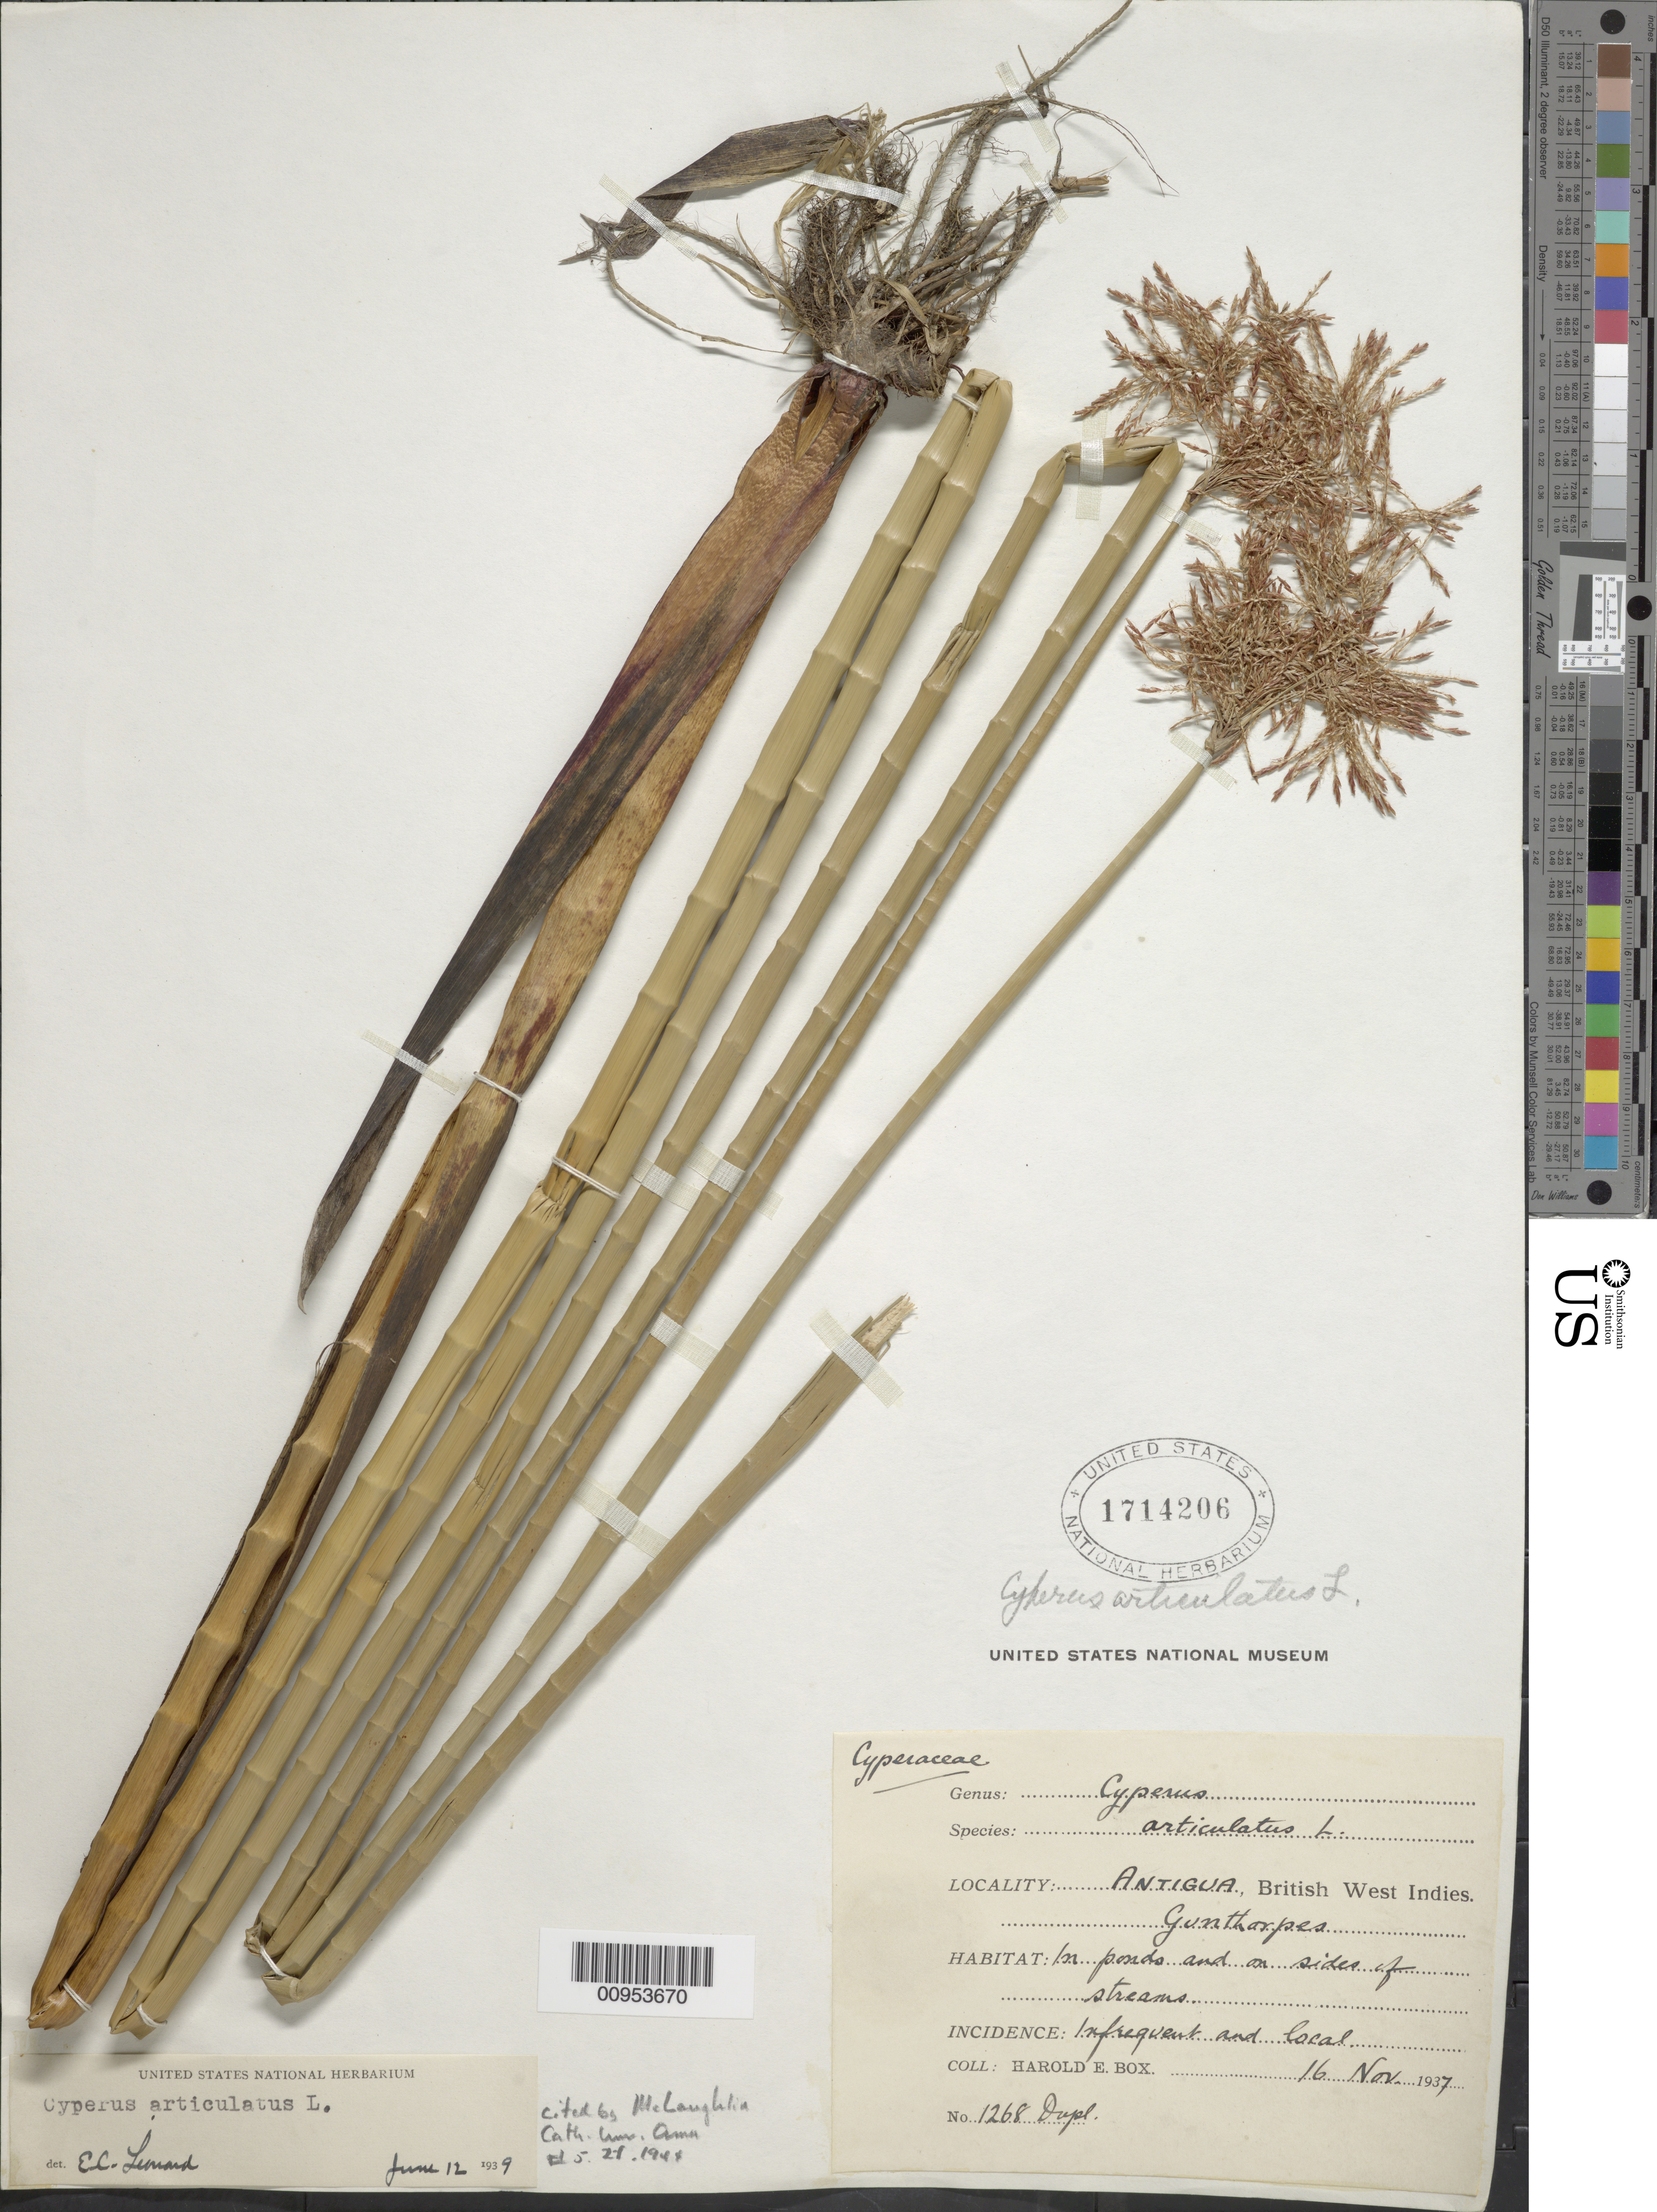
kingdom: Plantae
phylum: Tracheophyta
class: Liliopsida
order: Poales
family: Cyperaceae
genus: Cyperus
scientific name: Cyperus articulatus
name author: L.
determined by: Leonard, Emery C., (US)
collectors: H. E. Box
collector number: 1268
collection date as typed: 16 Nov 1937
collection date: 1937-11-16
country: Antigua and Barbuda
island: Antigua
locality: Gunthorpes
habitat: In ponds and on sides of streams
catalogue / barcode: US 1714206